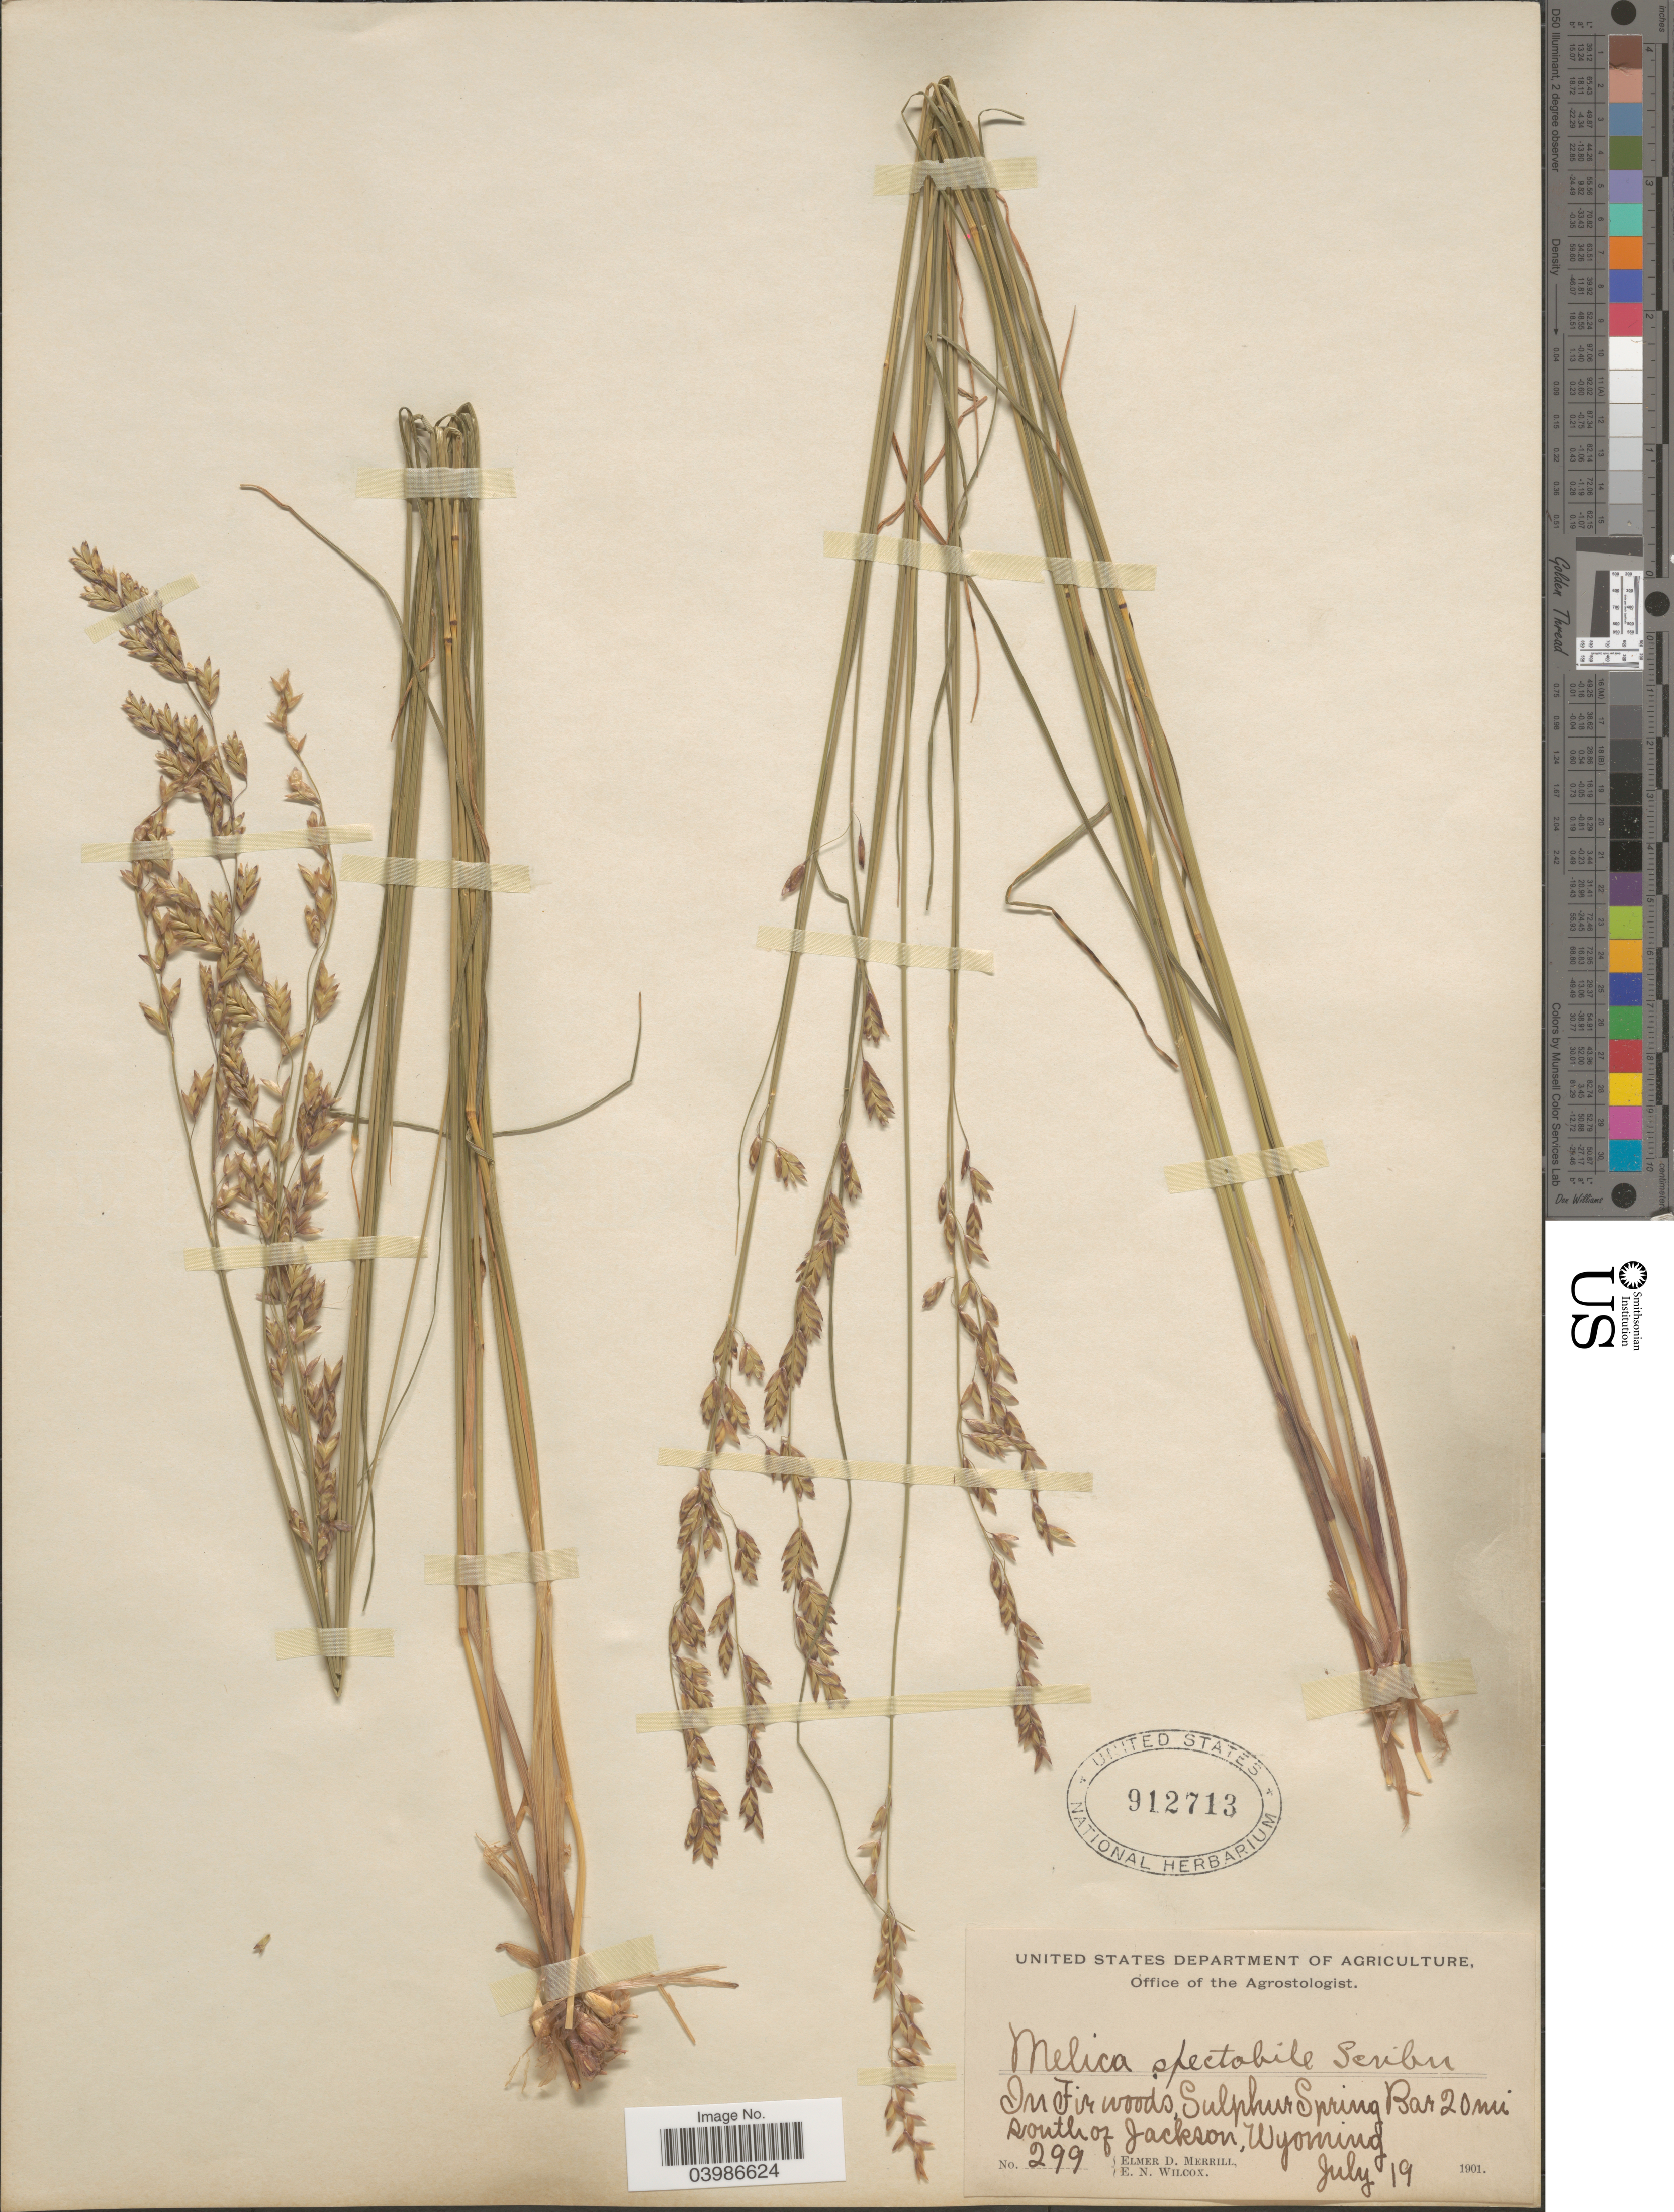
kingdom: Plantae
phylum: Tracheophyta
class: Liliopsida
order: Poales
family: Poaceae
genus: Melica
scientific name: Melica spectabilis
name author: Scribn.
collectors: E. D. Merrill & E. Wilcox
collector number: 299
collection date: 1901-07-19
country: United States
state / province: Wyoming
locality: In Fir woods, Sulphur Spring Bar 20 mi south of Jackson.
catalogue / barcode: US 912713